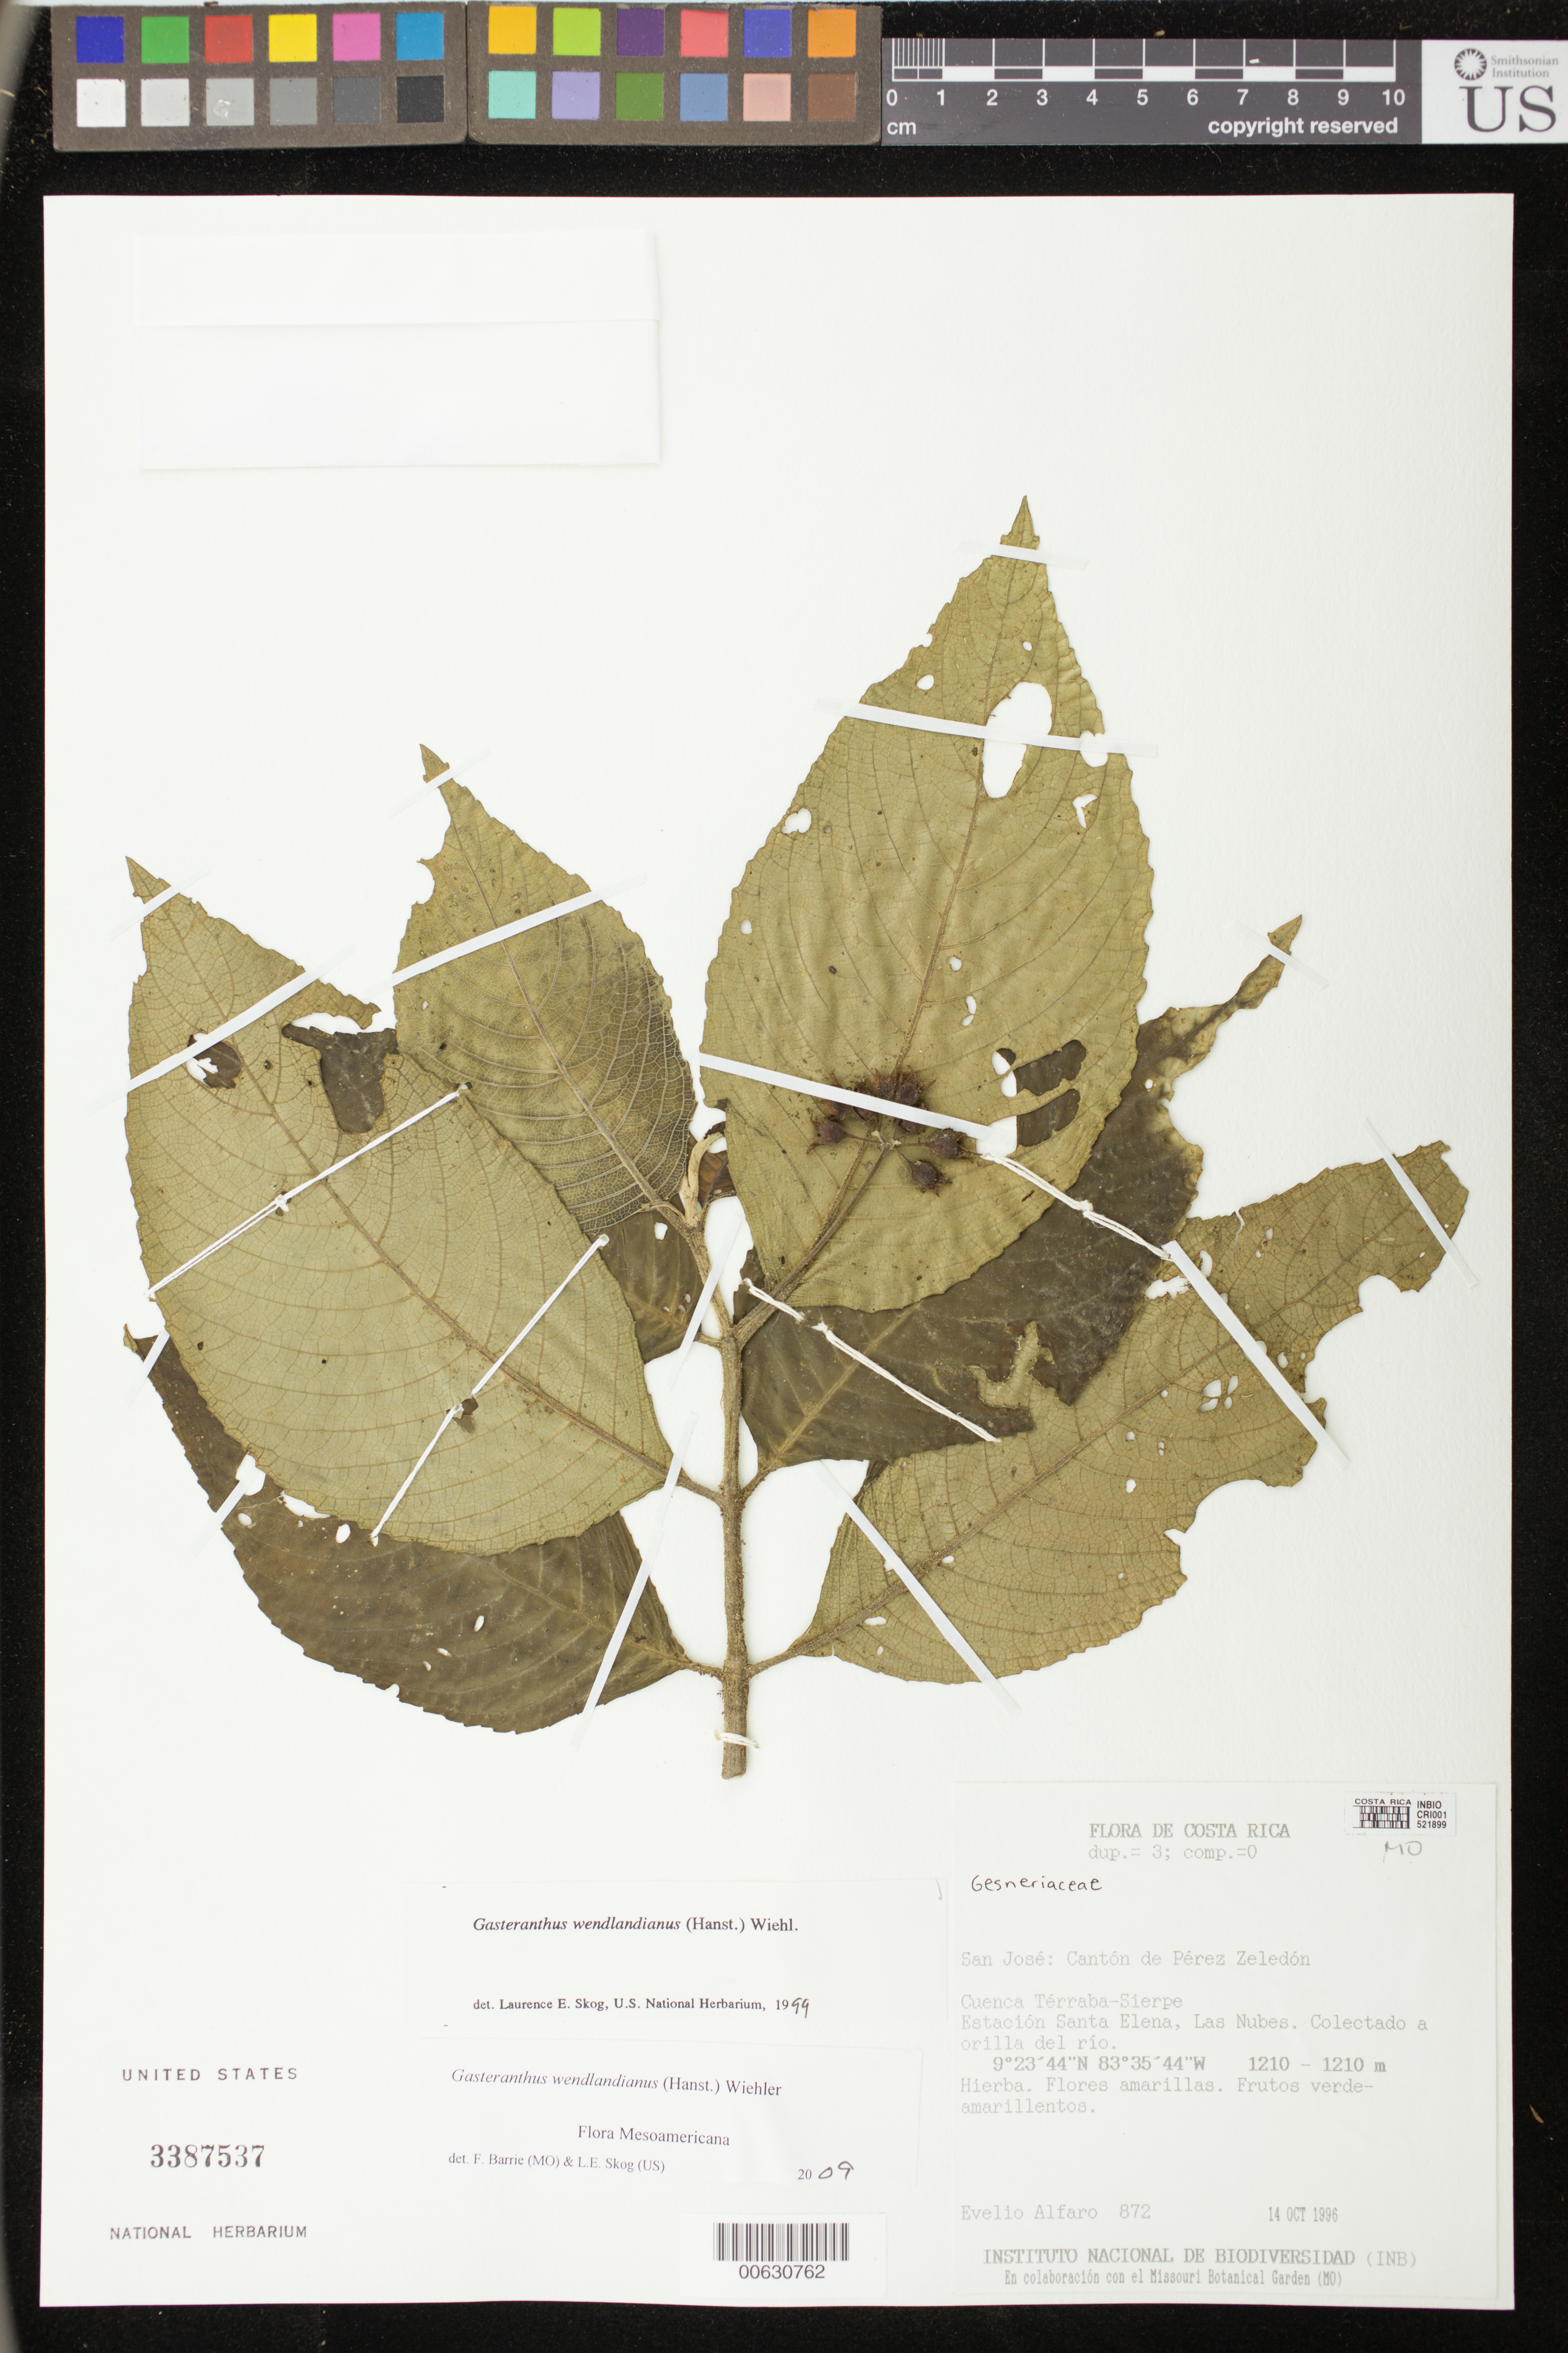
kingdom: Plantae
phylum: Tracheophyta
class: Magnoliopsida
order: Lamiales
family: Gesneriaceae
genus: Gasteranthus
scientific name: Gasteranthus wendlandianus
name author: (Hanst.) Wiehler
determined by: Skog, Laurence E.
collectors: E. Alfaro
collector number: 872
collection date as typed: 14 Oct 1996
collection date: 1996-10-14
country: Costa Rica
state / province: San José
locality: Cantón de Pérez Zeledón, Cuenca Térraba-Sierpe, Estación Santa Elena, Las Nubes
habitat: Colectado a orilla del río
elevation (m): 1210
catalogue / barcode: US 3387537